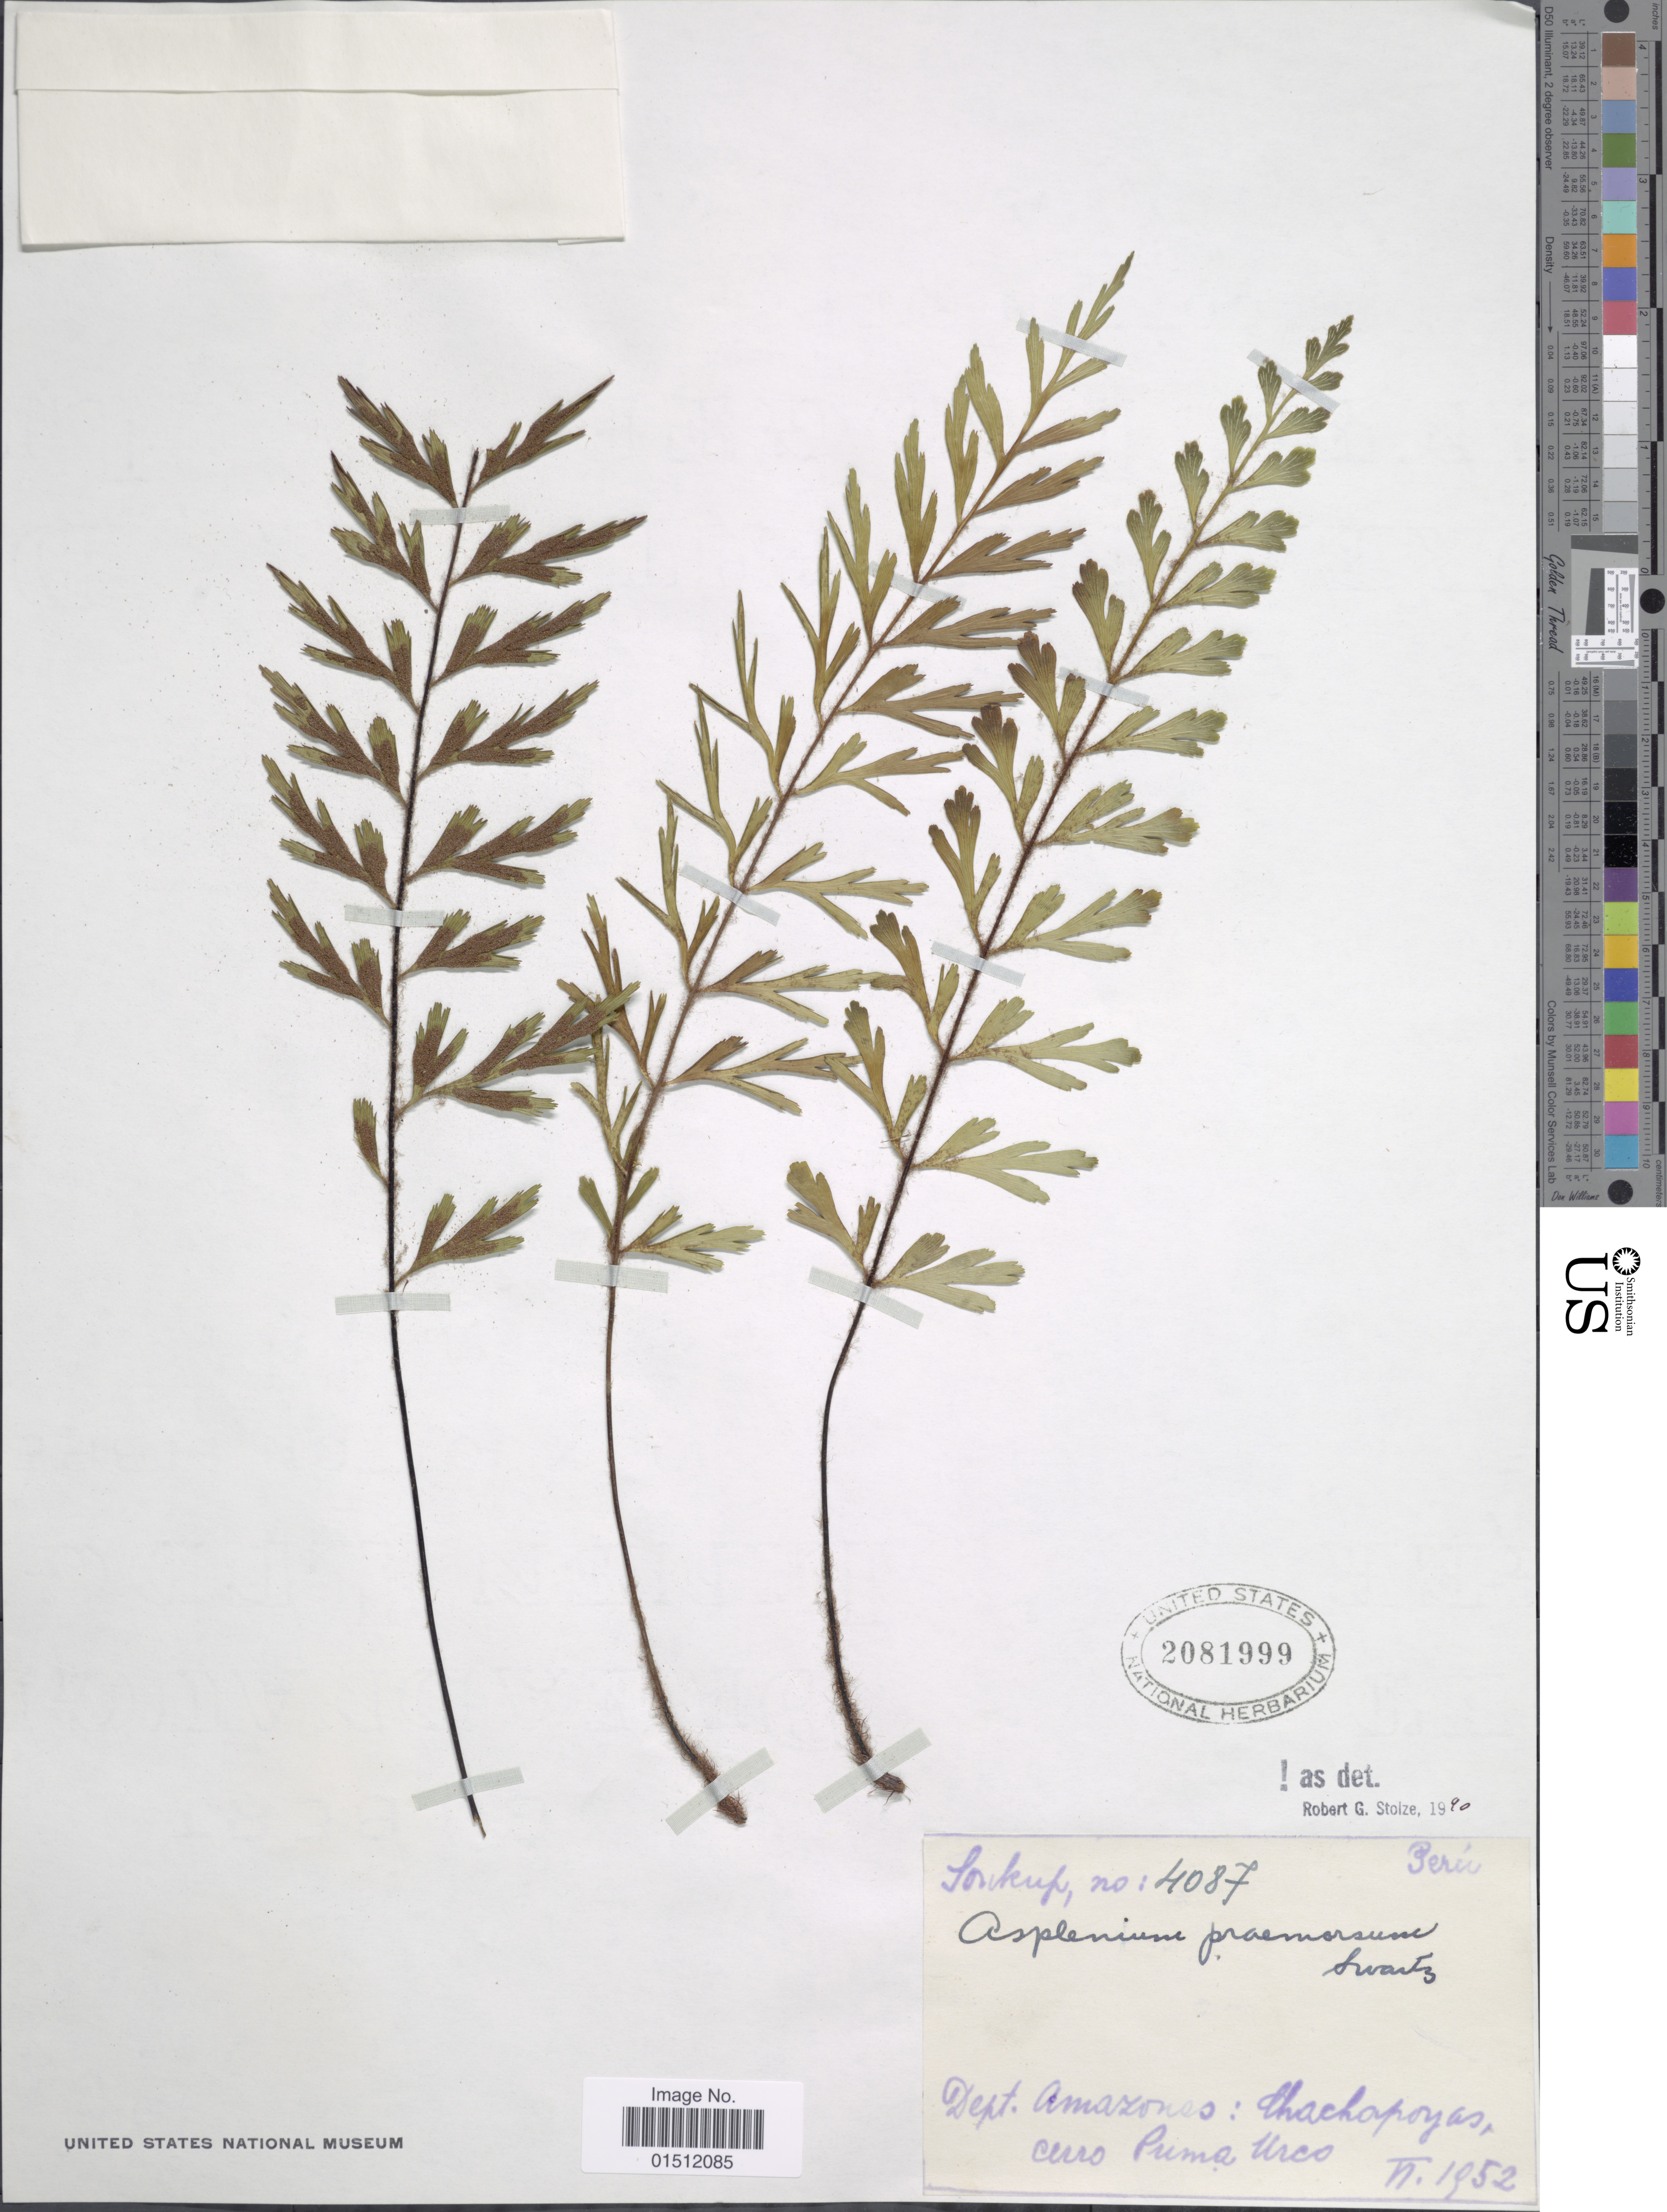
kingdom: Plantae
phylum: Tracheophyta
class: Polypodiopsida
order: Polypodiales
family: Aspleniaceae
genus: Asplenium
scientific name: Asplenium praemorsum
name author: Sw.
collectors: Soukop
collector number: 4087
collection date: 1952-06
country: Peru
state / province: Amazonas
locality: Chachapoyas, Cerro Puma Urco, Dept. Amazonas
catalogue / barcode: US 2081999